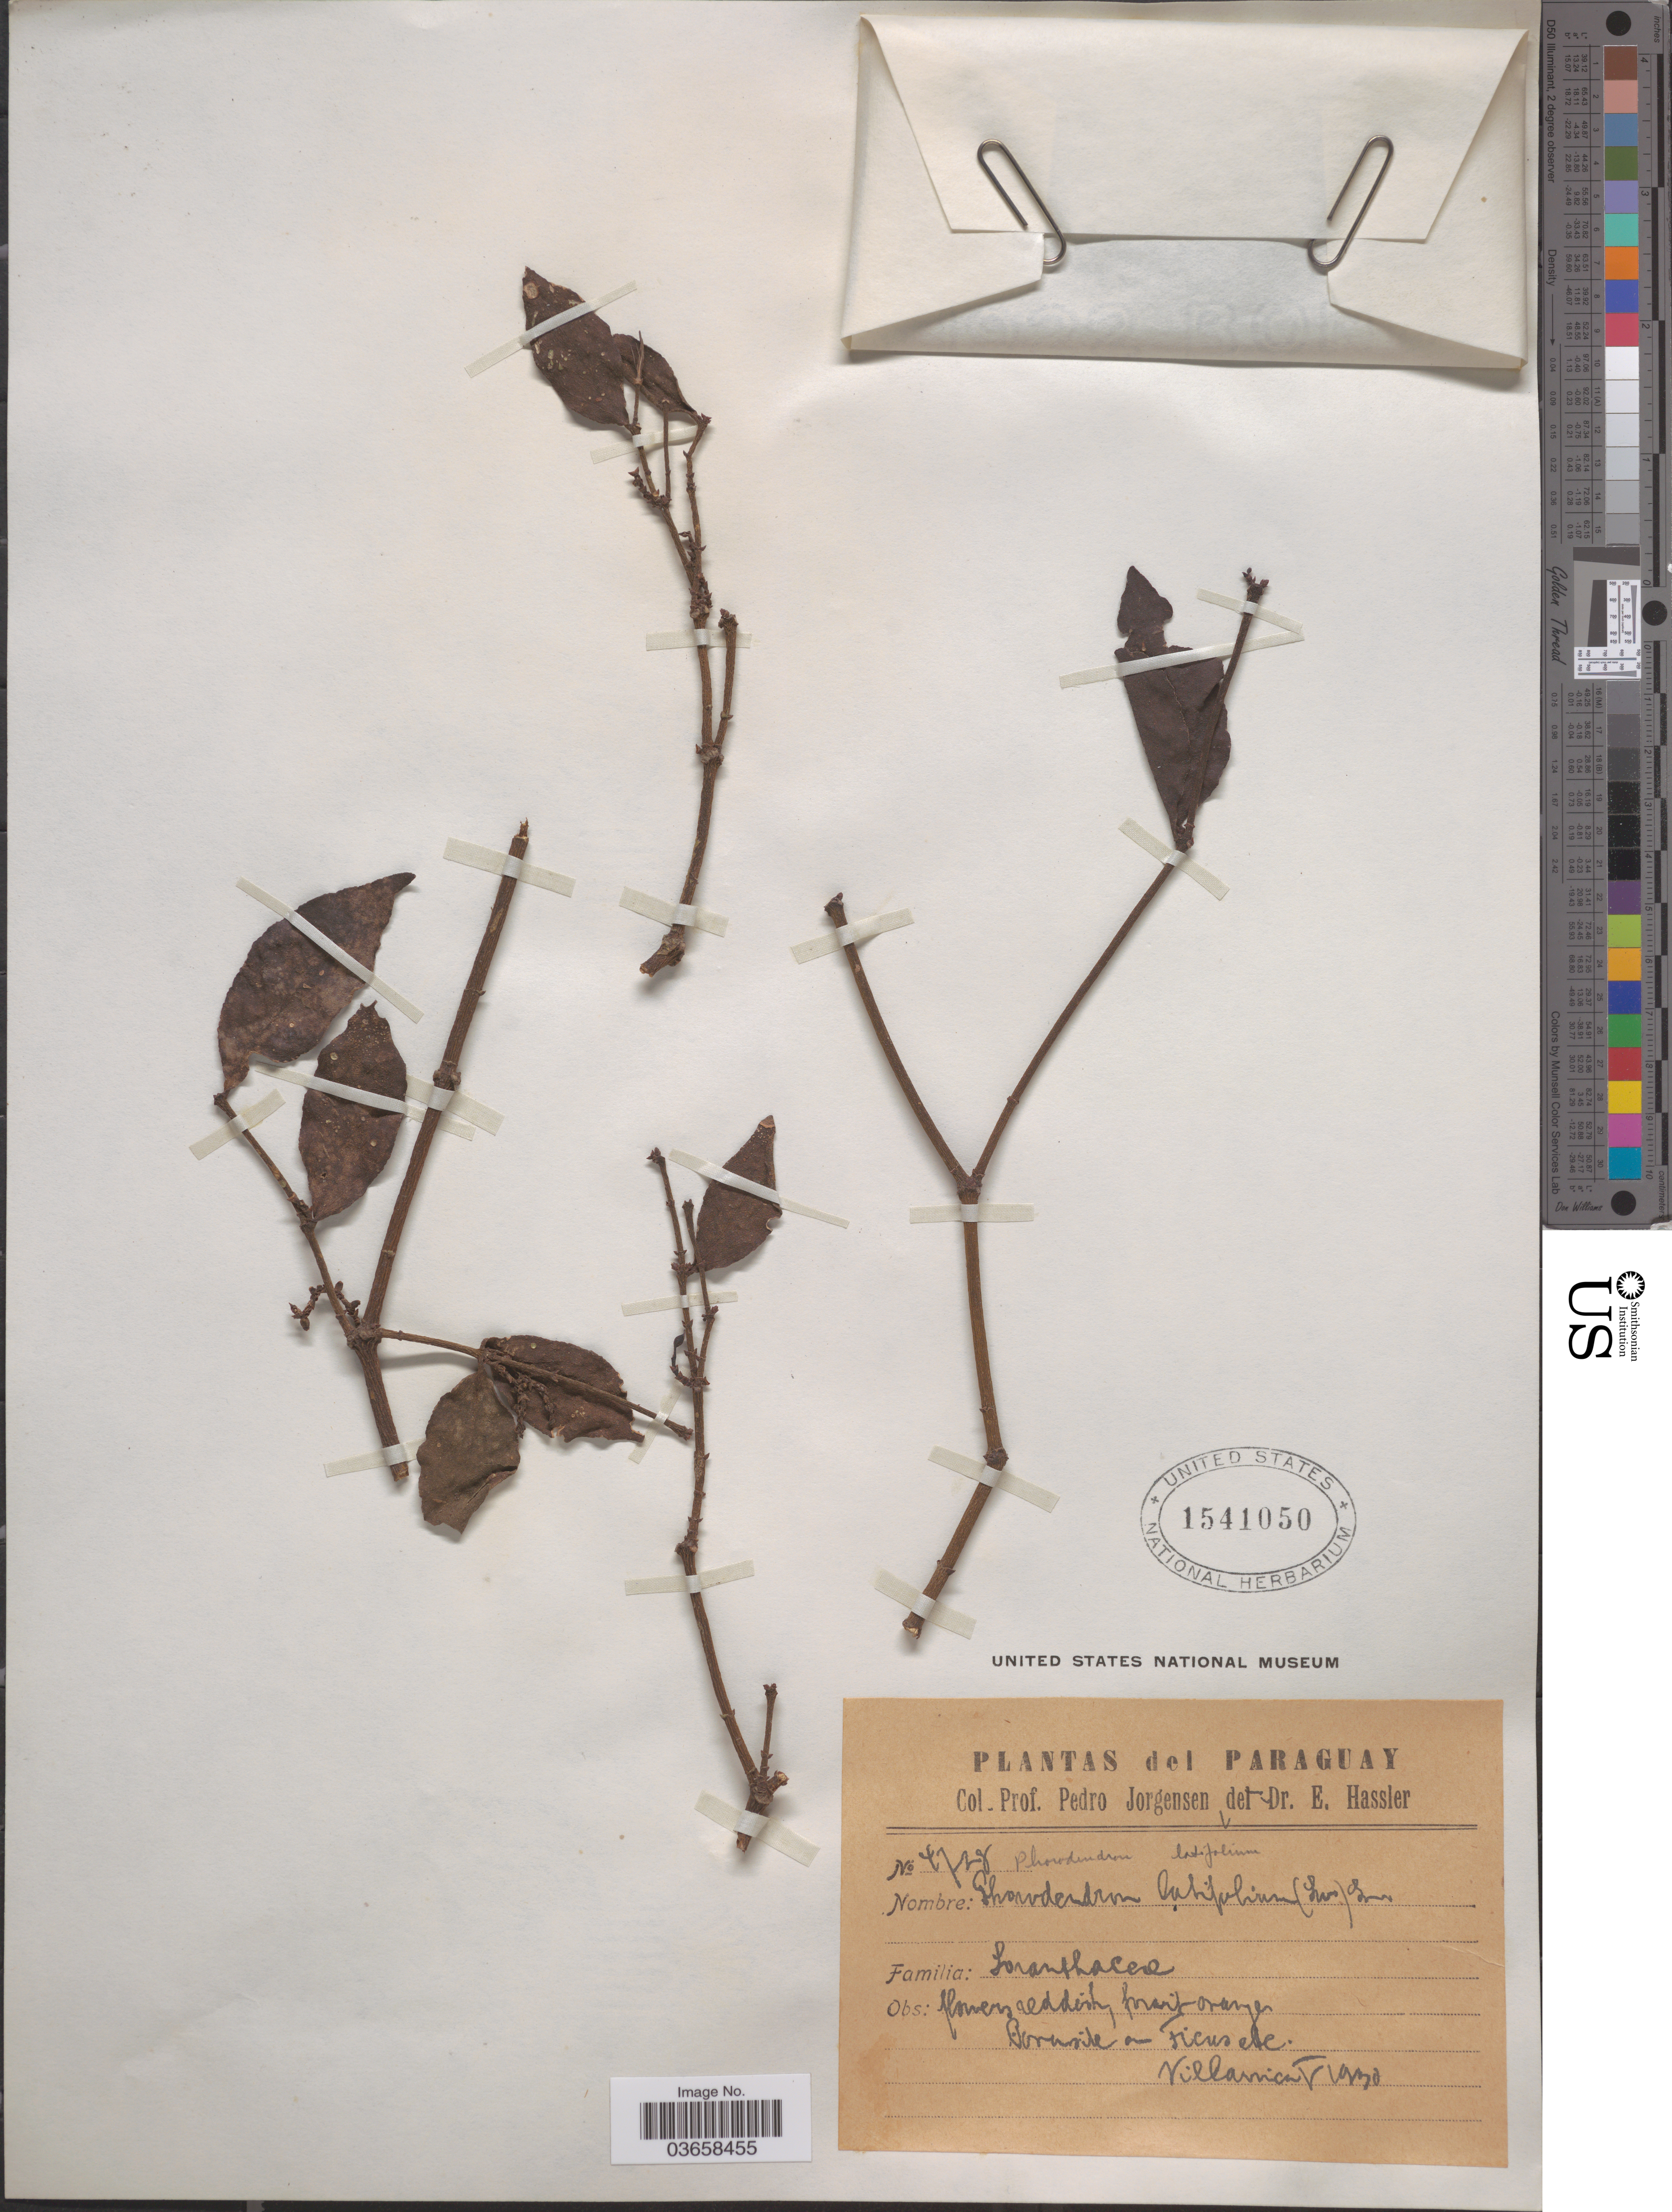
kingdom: Plantae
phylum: Tracheophyta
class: Magnoliopsida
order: Santalales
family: Viscaceae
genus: Phoradendron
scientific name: Phoradendron piperoides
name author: (Kunth) Trel.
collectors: P. Jörgensen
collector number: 4728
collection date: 1930-05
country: Paraguay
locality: Villarrica.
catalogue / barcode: US 1541050